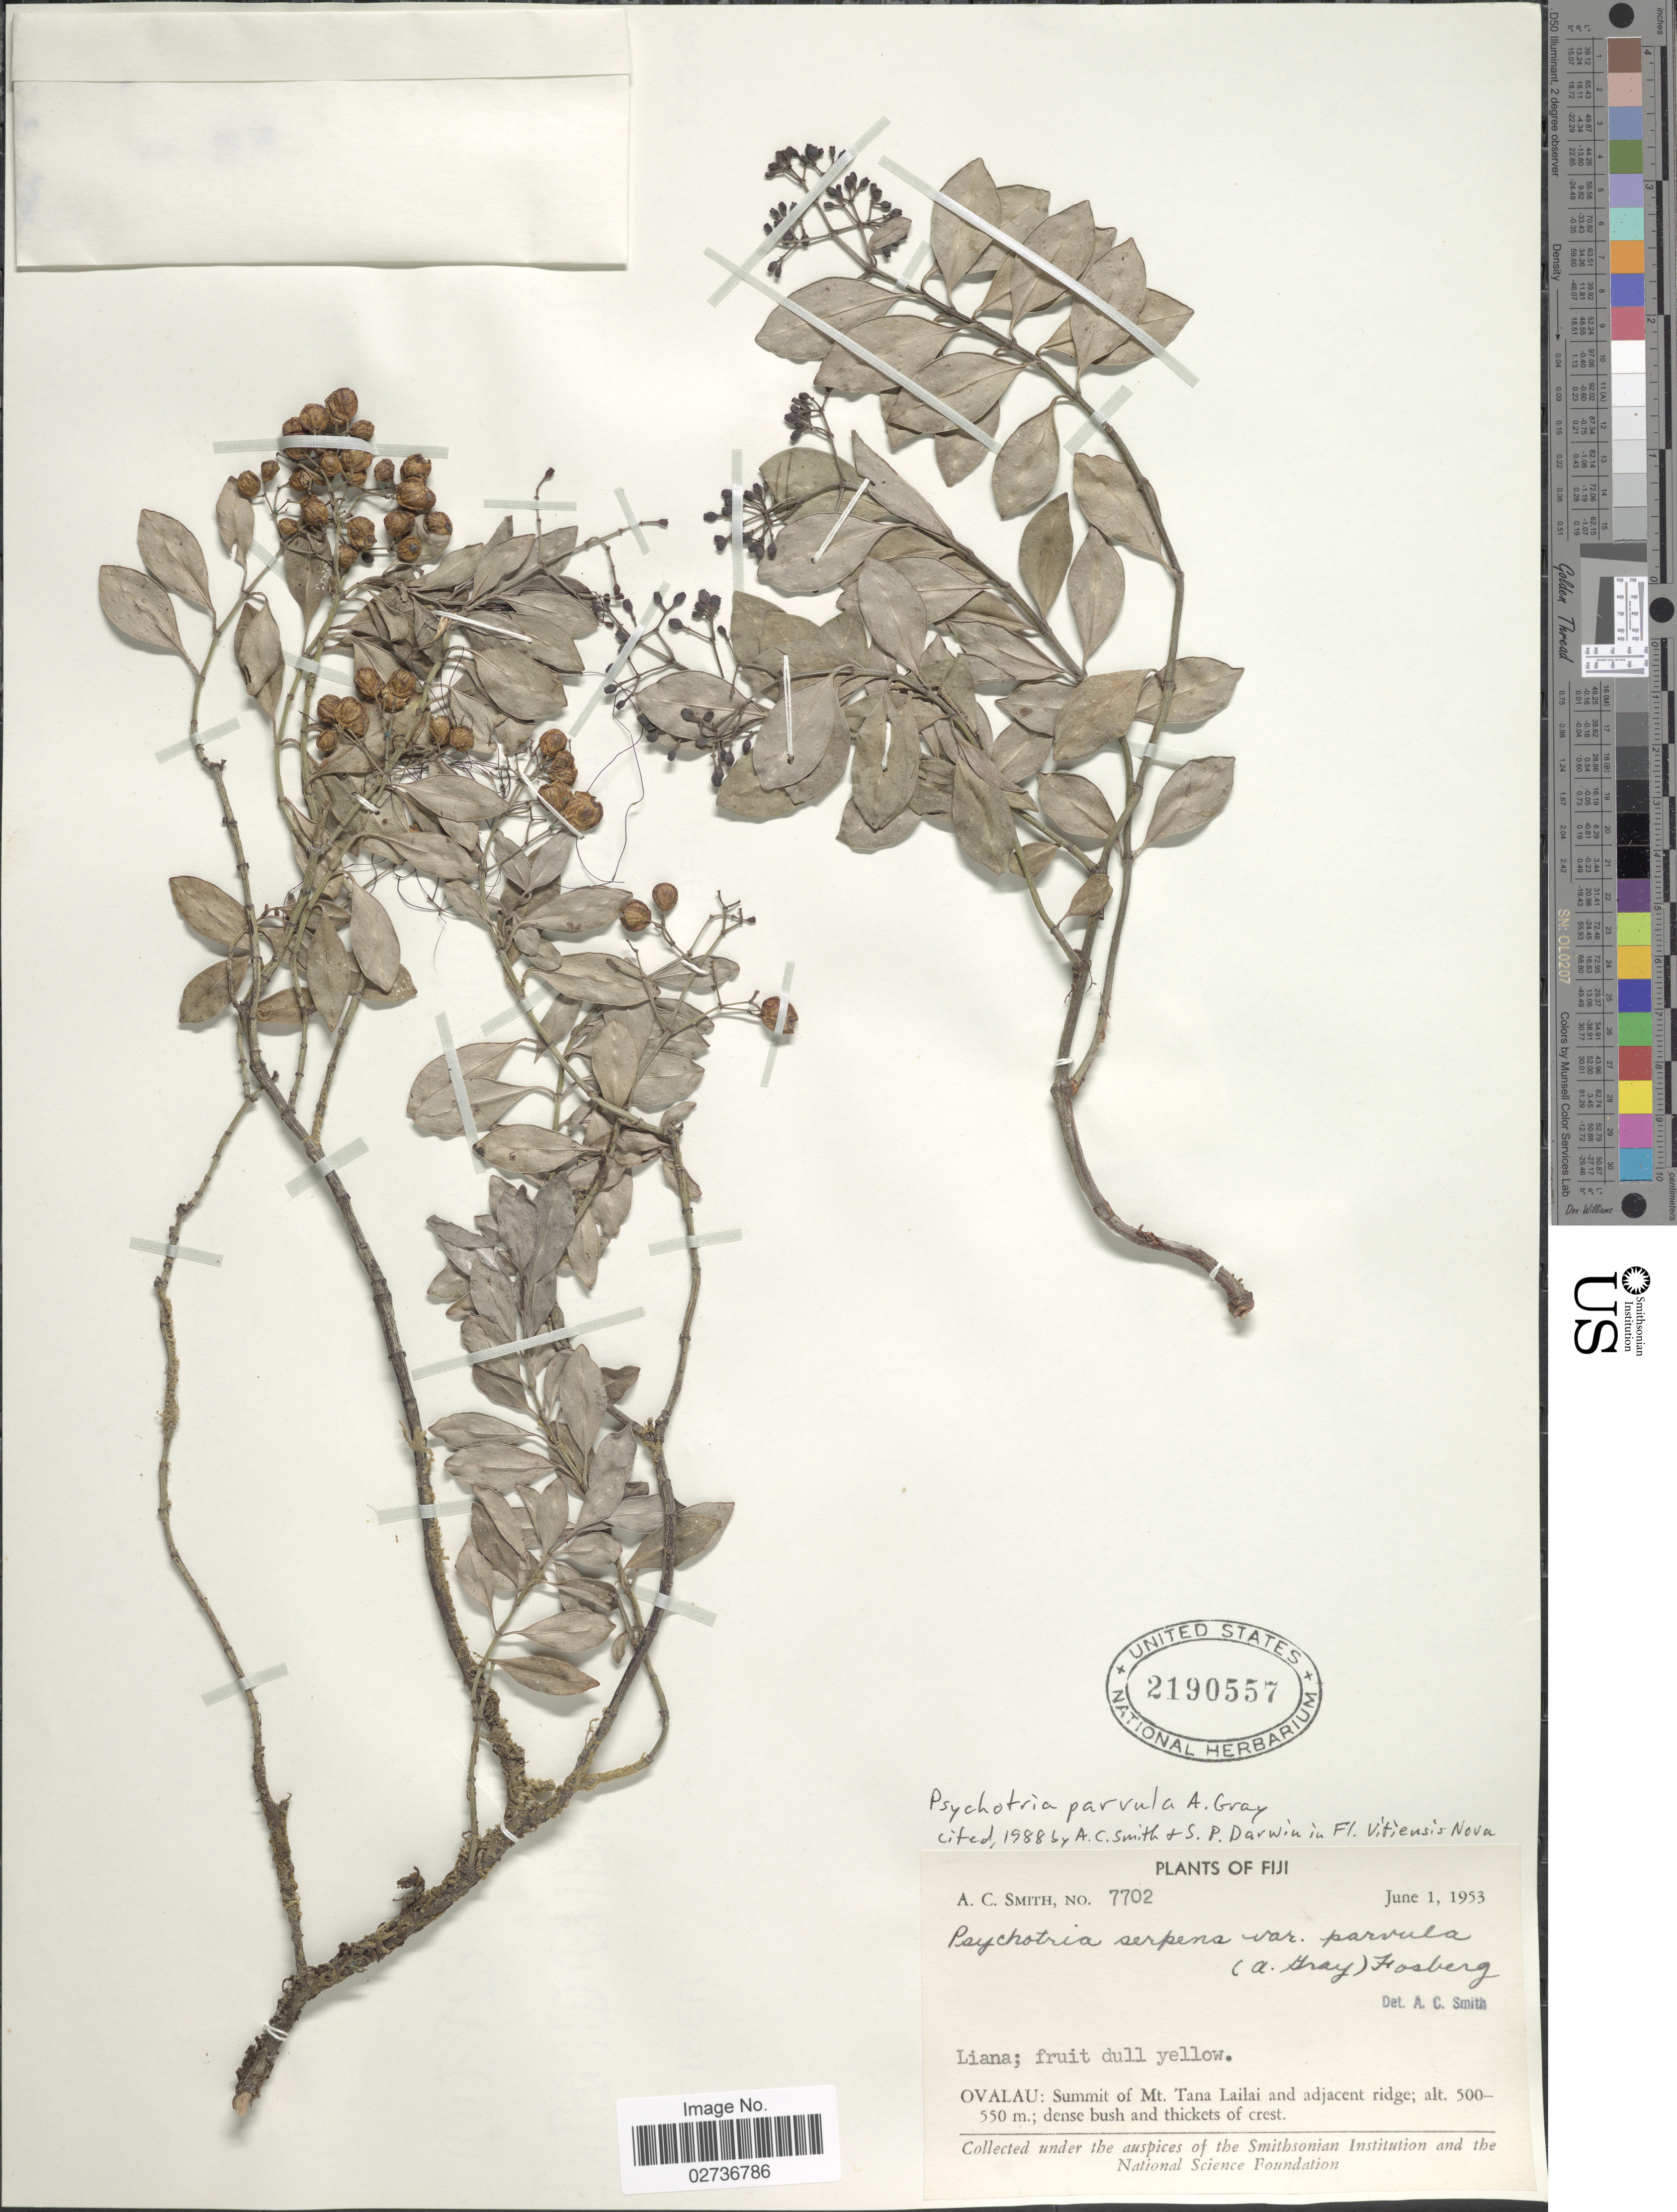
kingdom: Plantae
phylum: Tracheophyta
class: Magnoliopsida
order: Gentianales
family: Rubiaceae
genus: Psychotria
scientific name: Psychotria parvula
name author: A. Gray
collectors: A. C. Smith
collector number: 7702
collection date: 1953-06-01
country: Fiji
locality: Ovalau: Summit of Mt. Tana Lailai and adjacent ridge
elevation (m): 500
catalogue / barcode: US 2190557